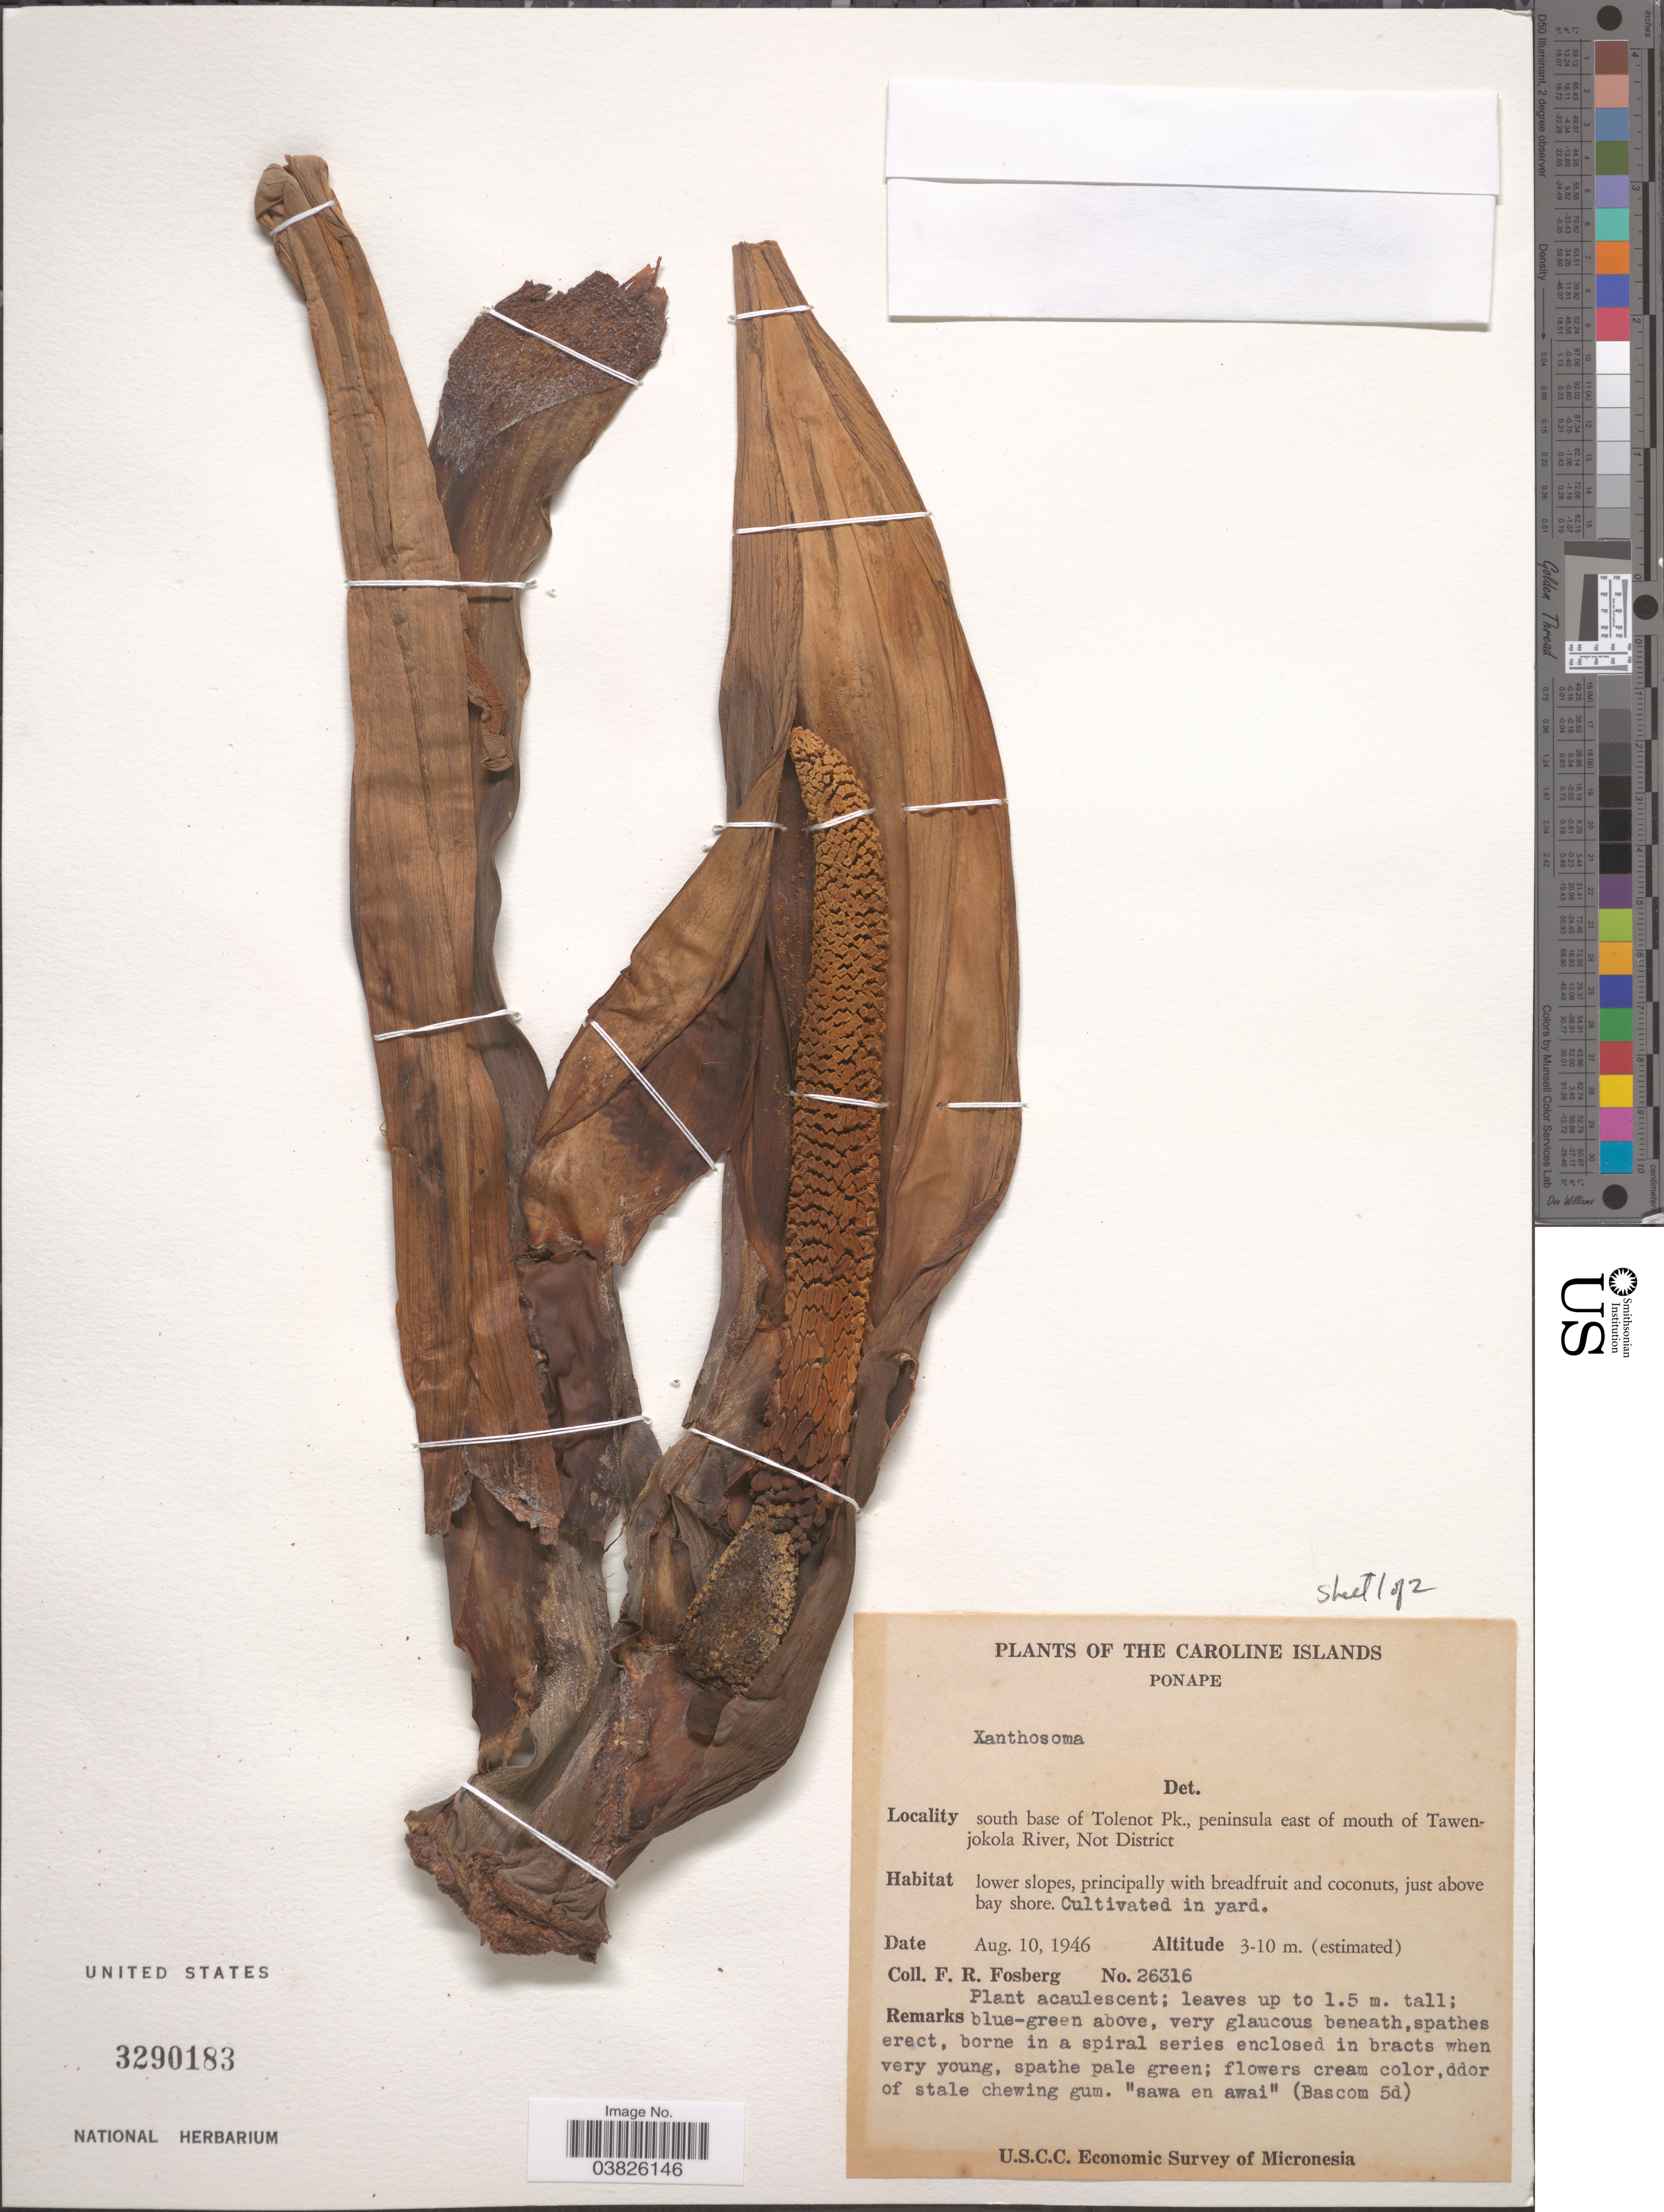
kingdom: Plantae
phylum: Tracheophyta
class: Liliopsida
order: Alismatales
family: Araceae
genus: Xanthosoma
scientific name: Xanthosoma sp.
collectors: F. R. Fosberg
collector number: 26316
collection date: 1946-08-10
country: Micronesia, Federated States of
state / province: Pohnpei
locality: The Caroline Islands. Ponape. South base of Tolenot Pk., peninsula east of mouth of Tawenjokola River, Not District. In yard.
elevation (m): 3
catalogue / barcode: US 3290183